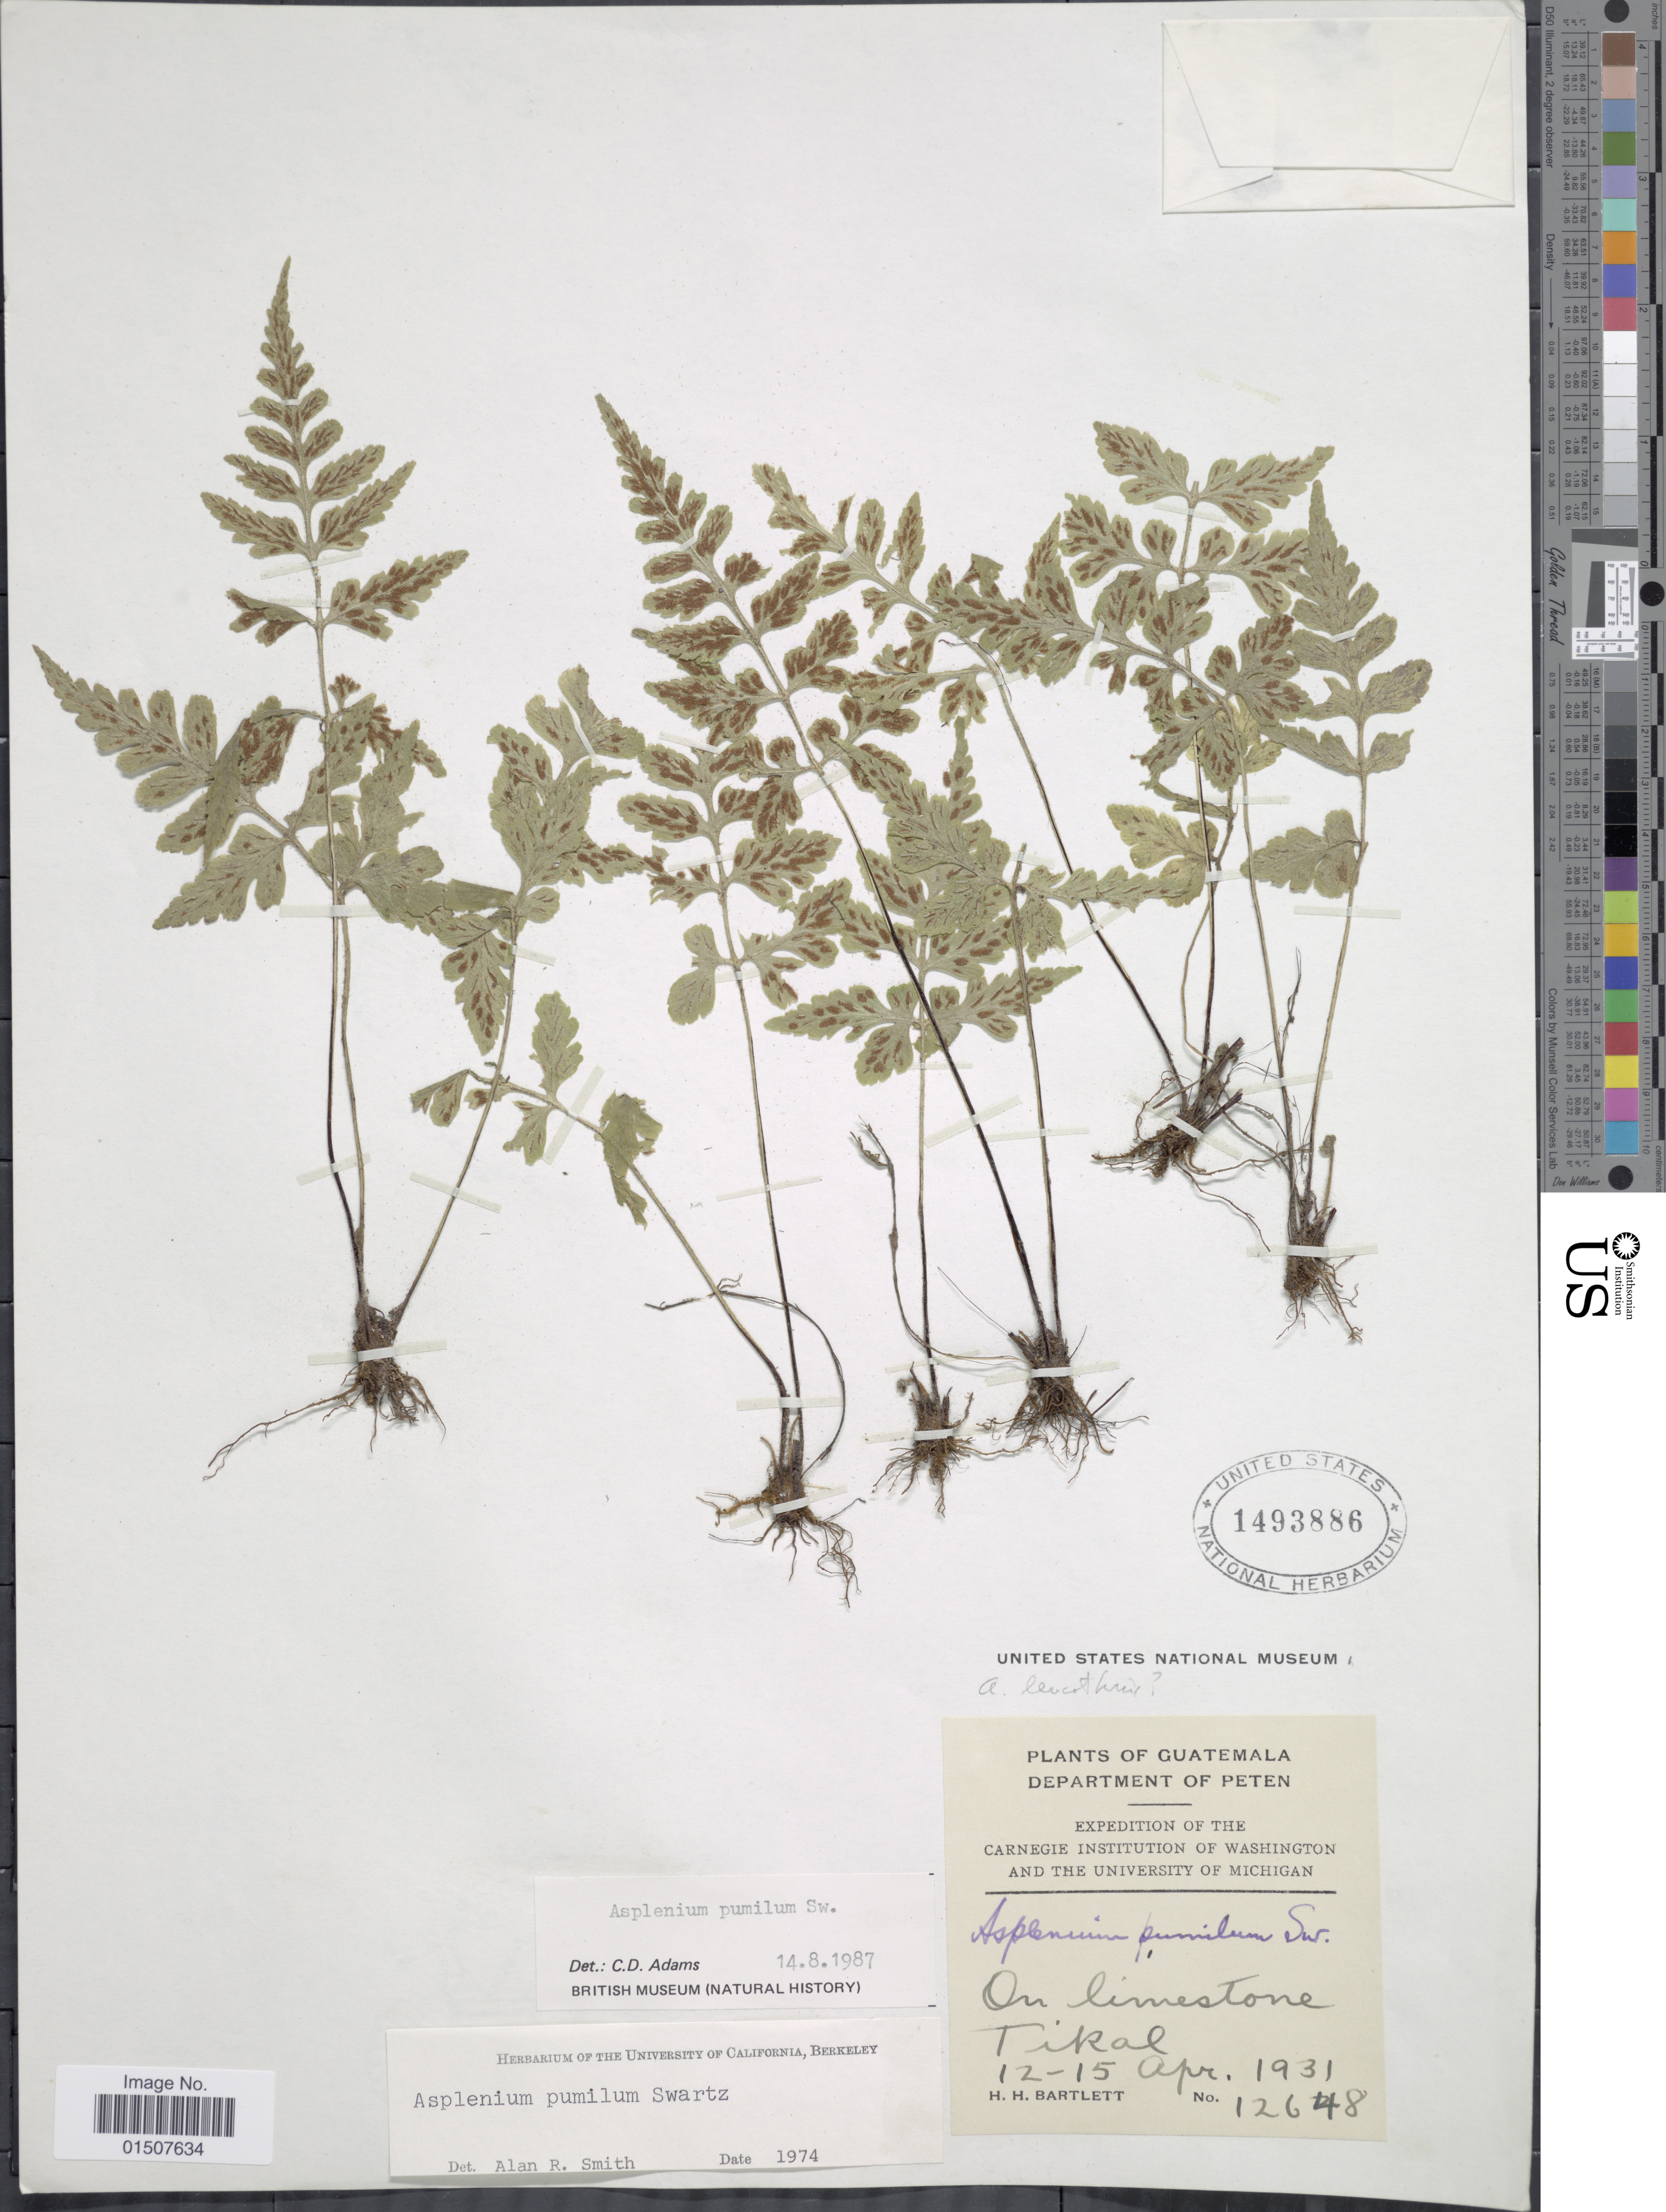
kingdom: Plantae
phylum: Tracheophyta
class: Polypodiopsida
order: Polypodiales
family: Aspleniaceae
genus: Asplenium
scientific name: Asplenium pumilum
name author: Sw.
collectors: H. H. Bartlett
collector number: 12648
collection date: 1931-04-12/1931-04-15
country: Guatemala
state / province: El Petén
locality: On limestone. Tiral.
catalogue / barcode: US 1493886